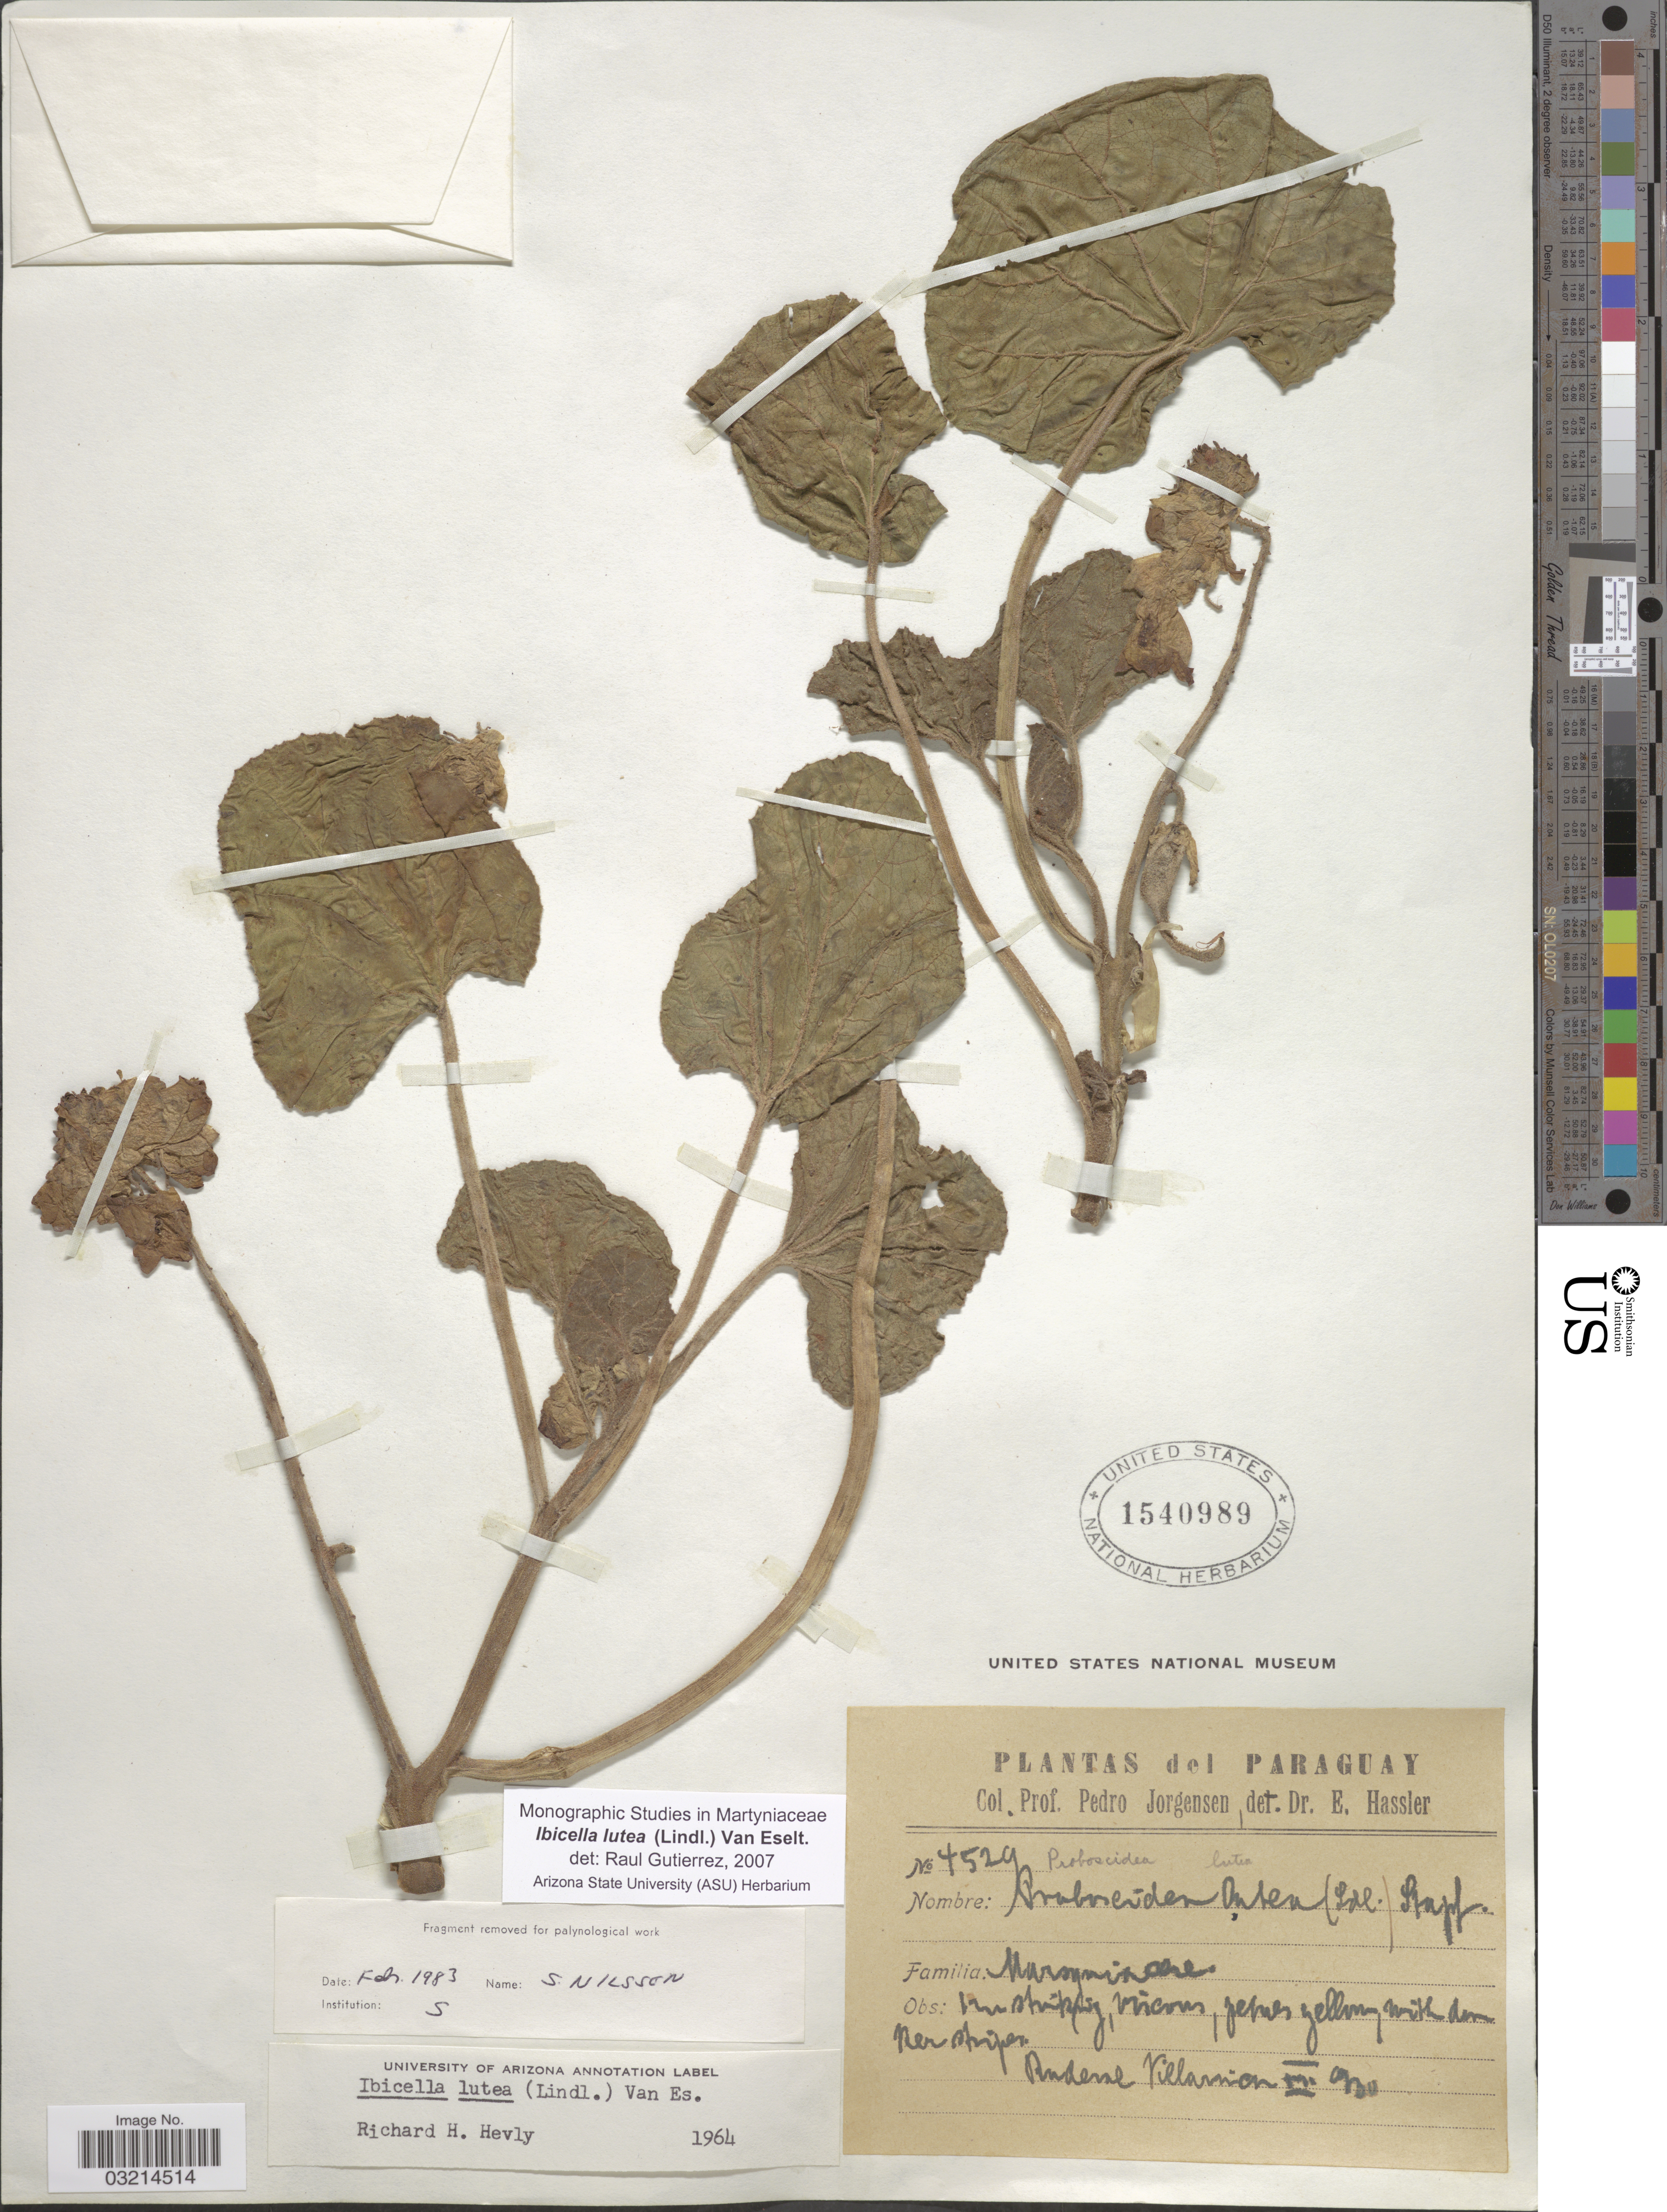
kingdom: Plantae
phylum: Tracheophyta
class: Magnoliopsida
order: Lamiales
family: Martyniaceae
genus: Ibicella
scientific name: Ibicella lutea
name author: (Lindl.) Van Eselt.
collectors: P. Jörgensen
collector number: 4529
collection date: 1930-12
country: Paraguay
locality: Ruderal Villarrica.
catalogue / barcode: US 1540989